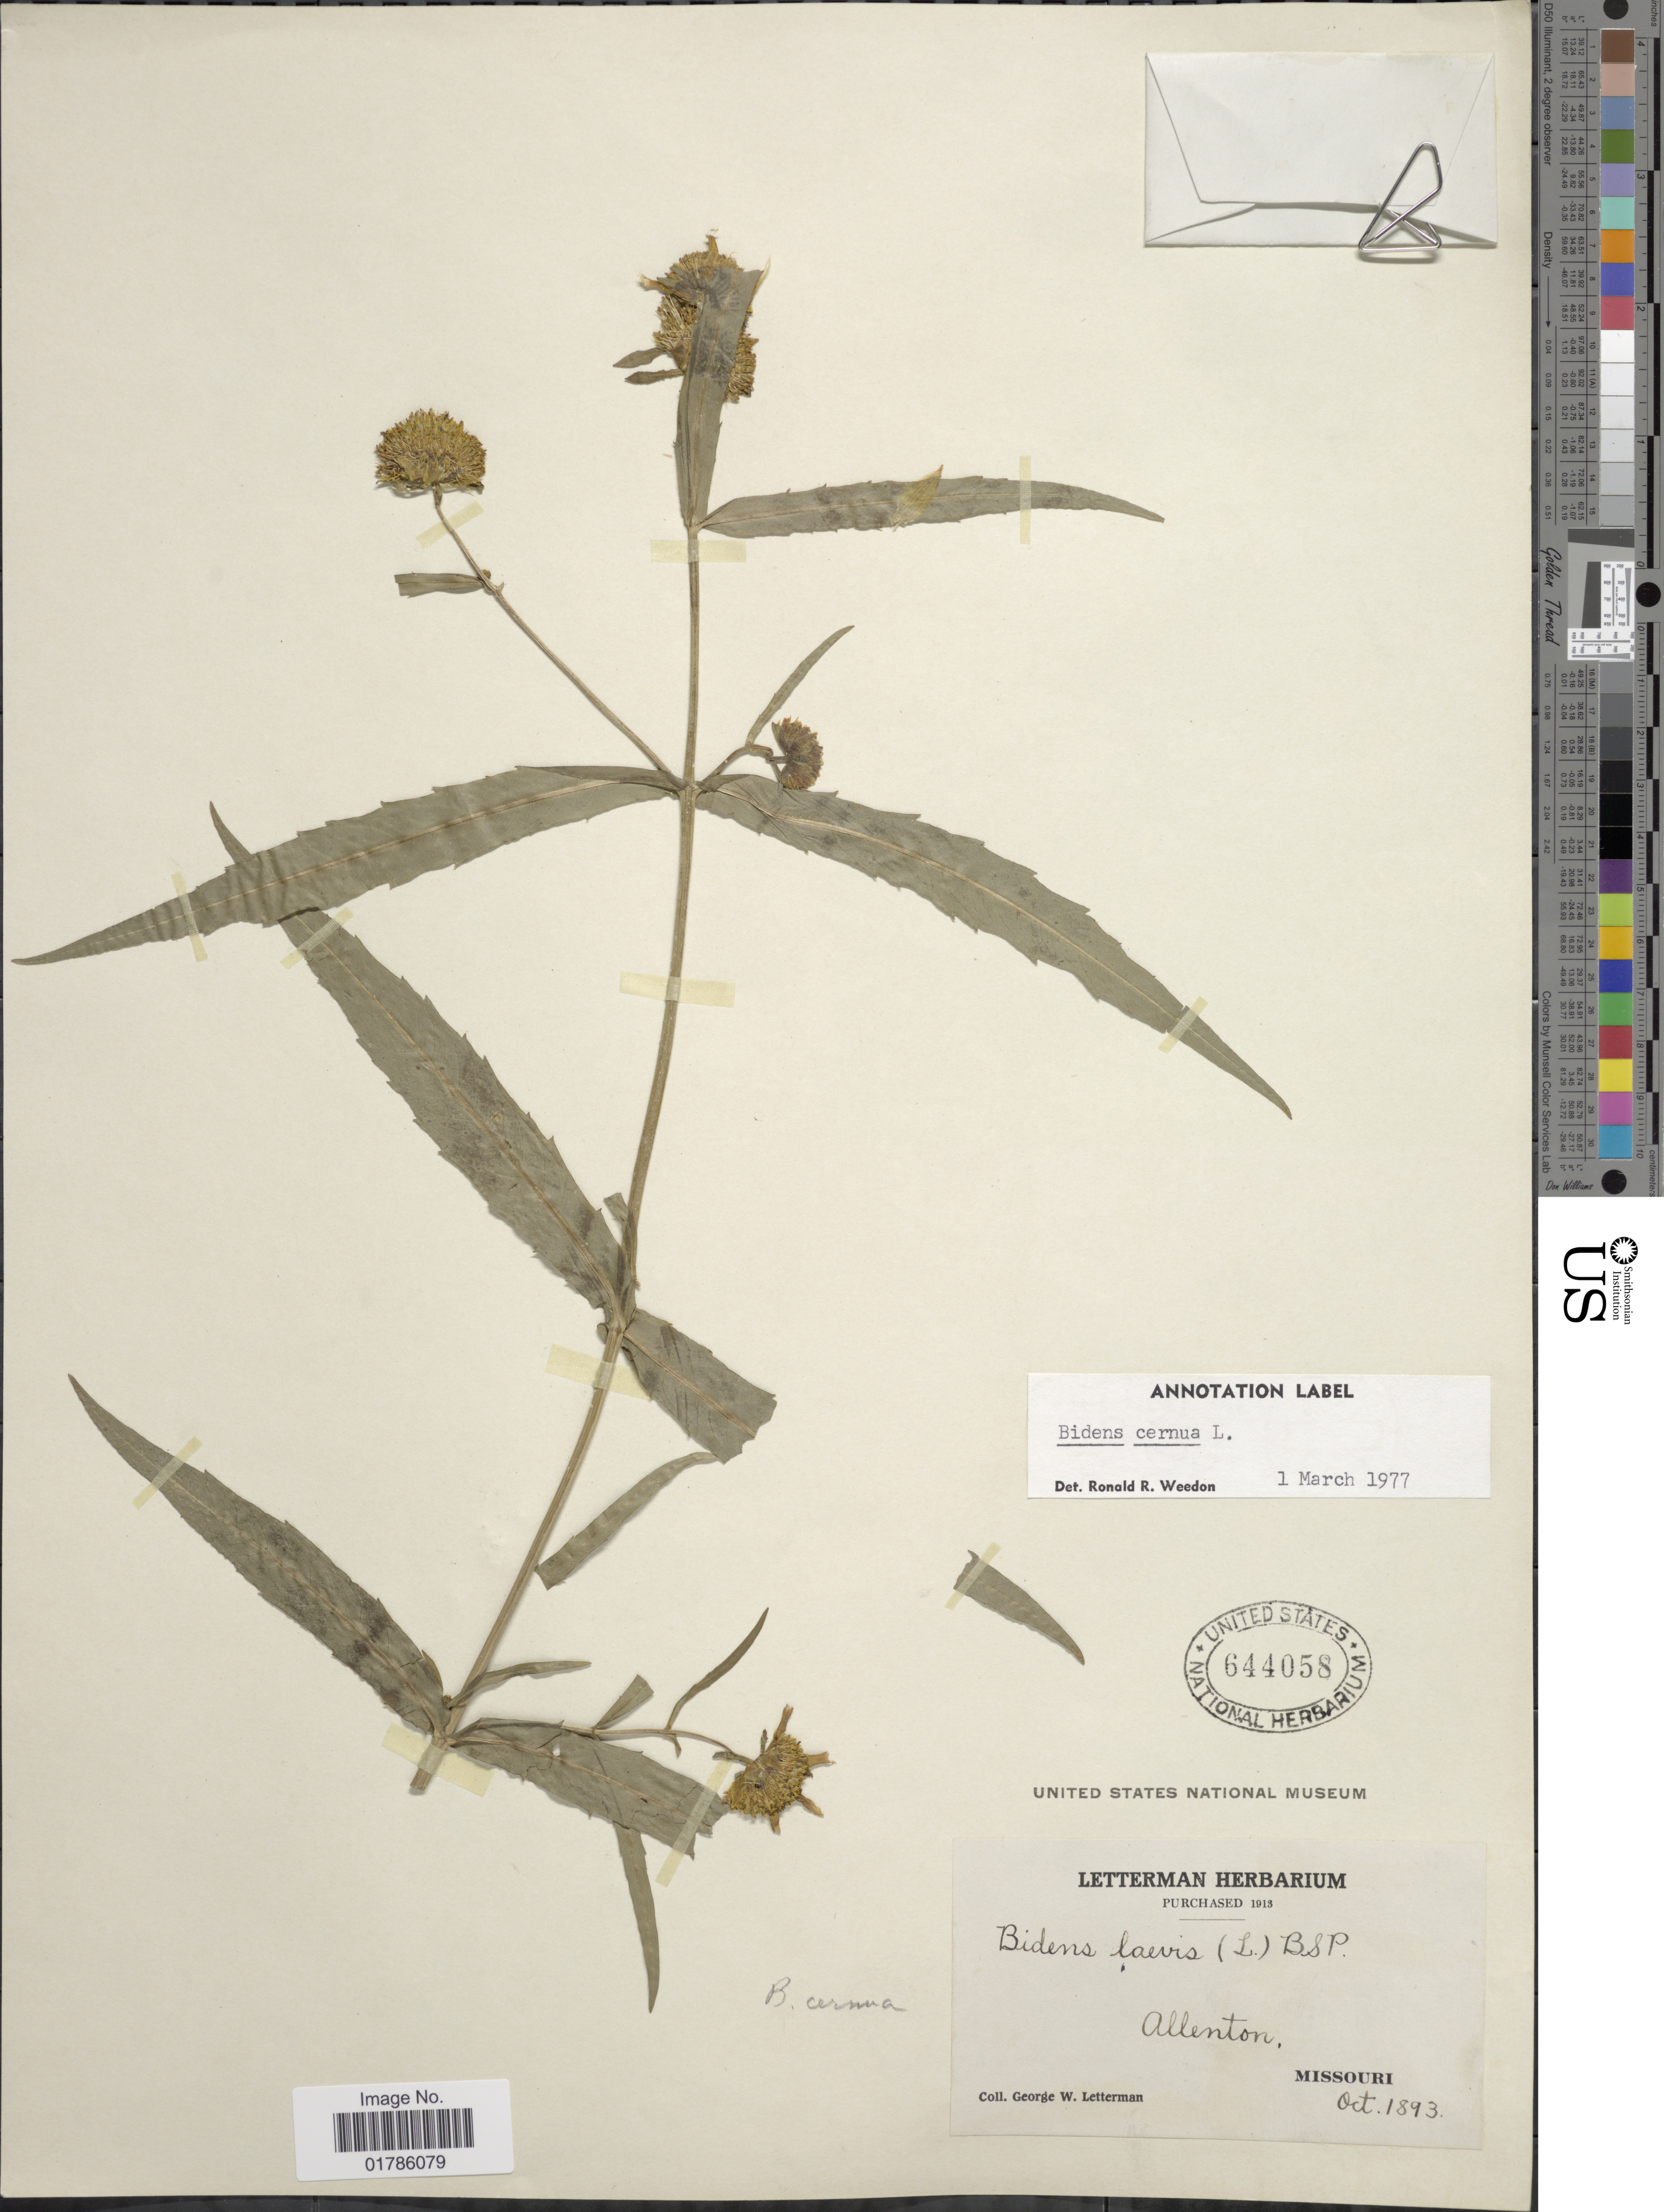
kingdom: Plantae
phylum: Tracheophyta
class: Magnoliopsida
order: Asterales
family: Asteraceae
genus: Bidens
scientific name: Bidens cernua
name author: L.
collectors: G. W. Letterman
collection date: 1893-10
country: United States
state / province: Missouri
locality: Allenton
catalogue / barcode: US 644058